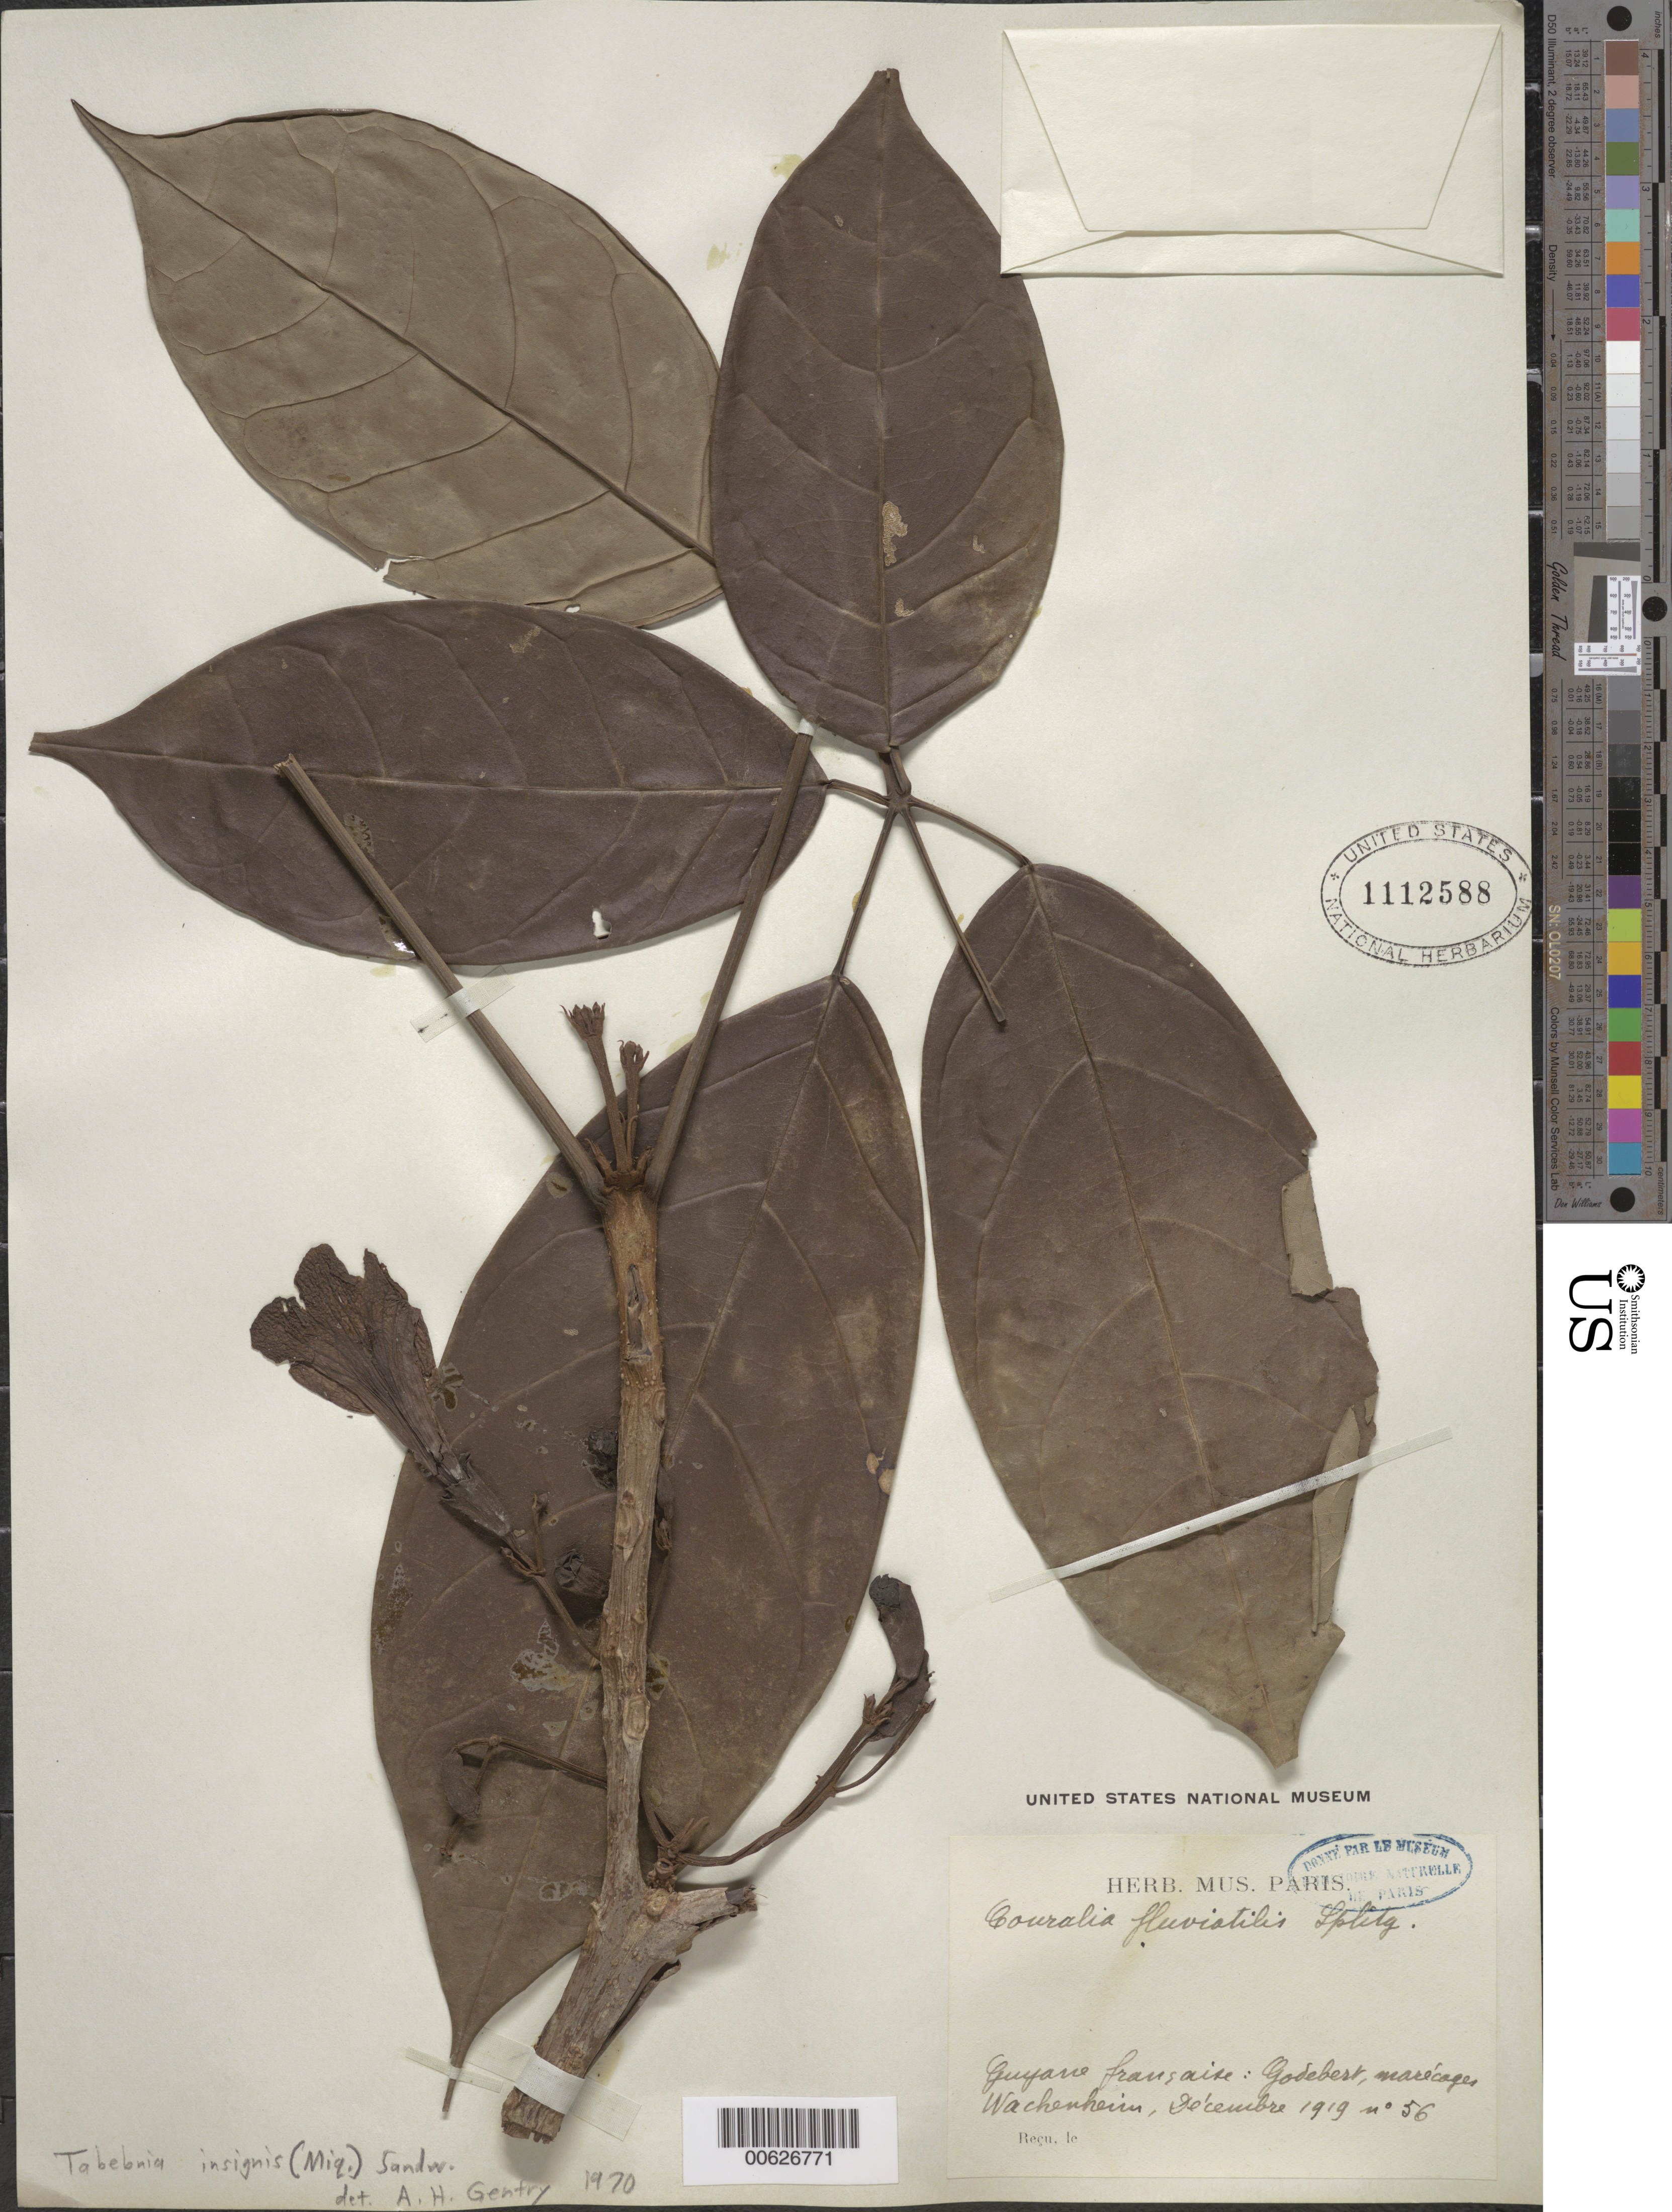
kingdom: Plantae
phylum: Tracheophyta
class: Magnoliopsida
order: Lamiales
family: Bignoniaceae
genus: Tabebuia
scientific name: Tabebuia insignis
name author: (Miq.) Sandwith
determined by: Gentry, A. H.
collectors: G. Wachenheim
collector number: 56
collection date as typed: Dec-19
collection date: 1919-12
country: French Guiana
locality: Godebert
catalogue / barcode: US 1112588